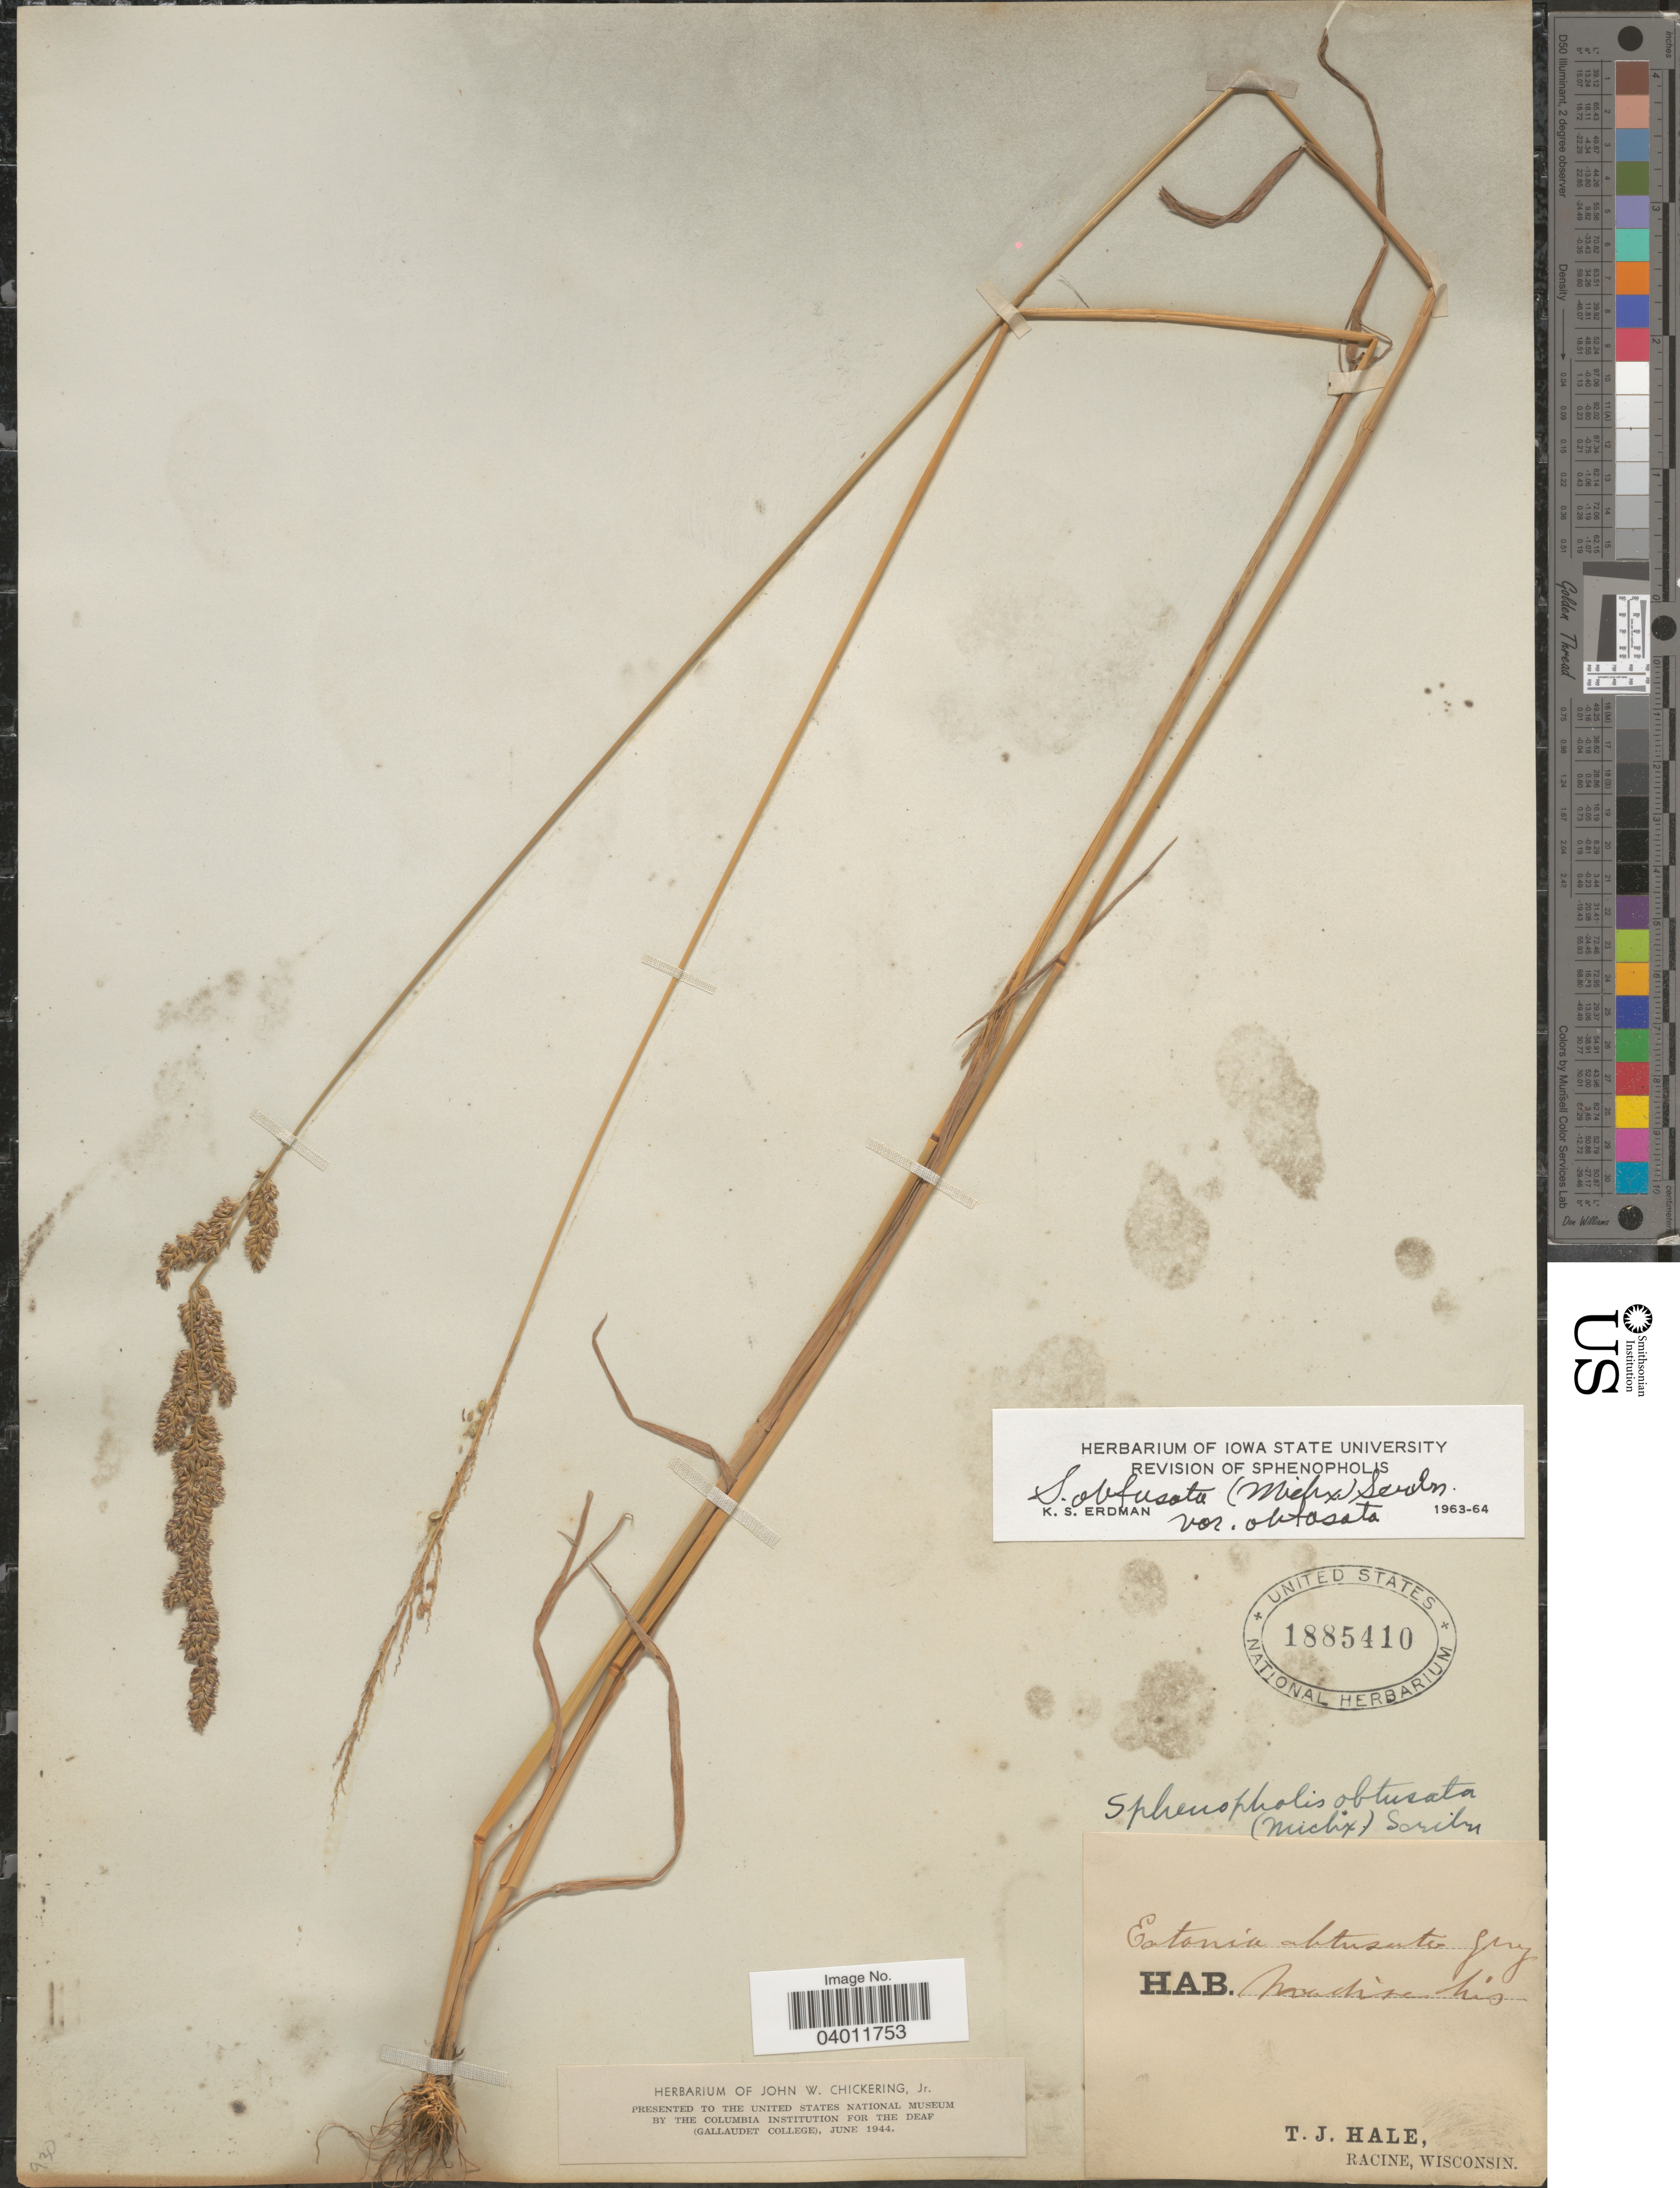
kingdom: Plantae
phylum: Tracheophyta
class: Liliopsida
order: Poales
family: Poaceae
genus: Sphenopholis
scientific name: Sphenopholis obtusata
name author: (Michx.) Scribn.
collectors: T. Hale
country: United States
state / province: Wisconsin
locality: Madison.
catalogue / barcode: US 1885410